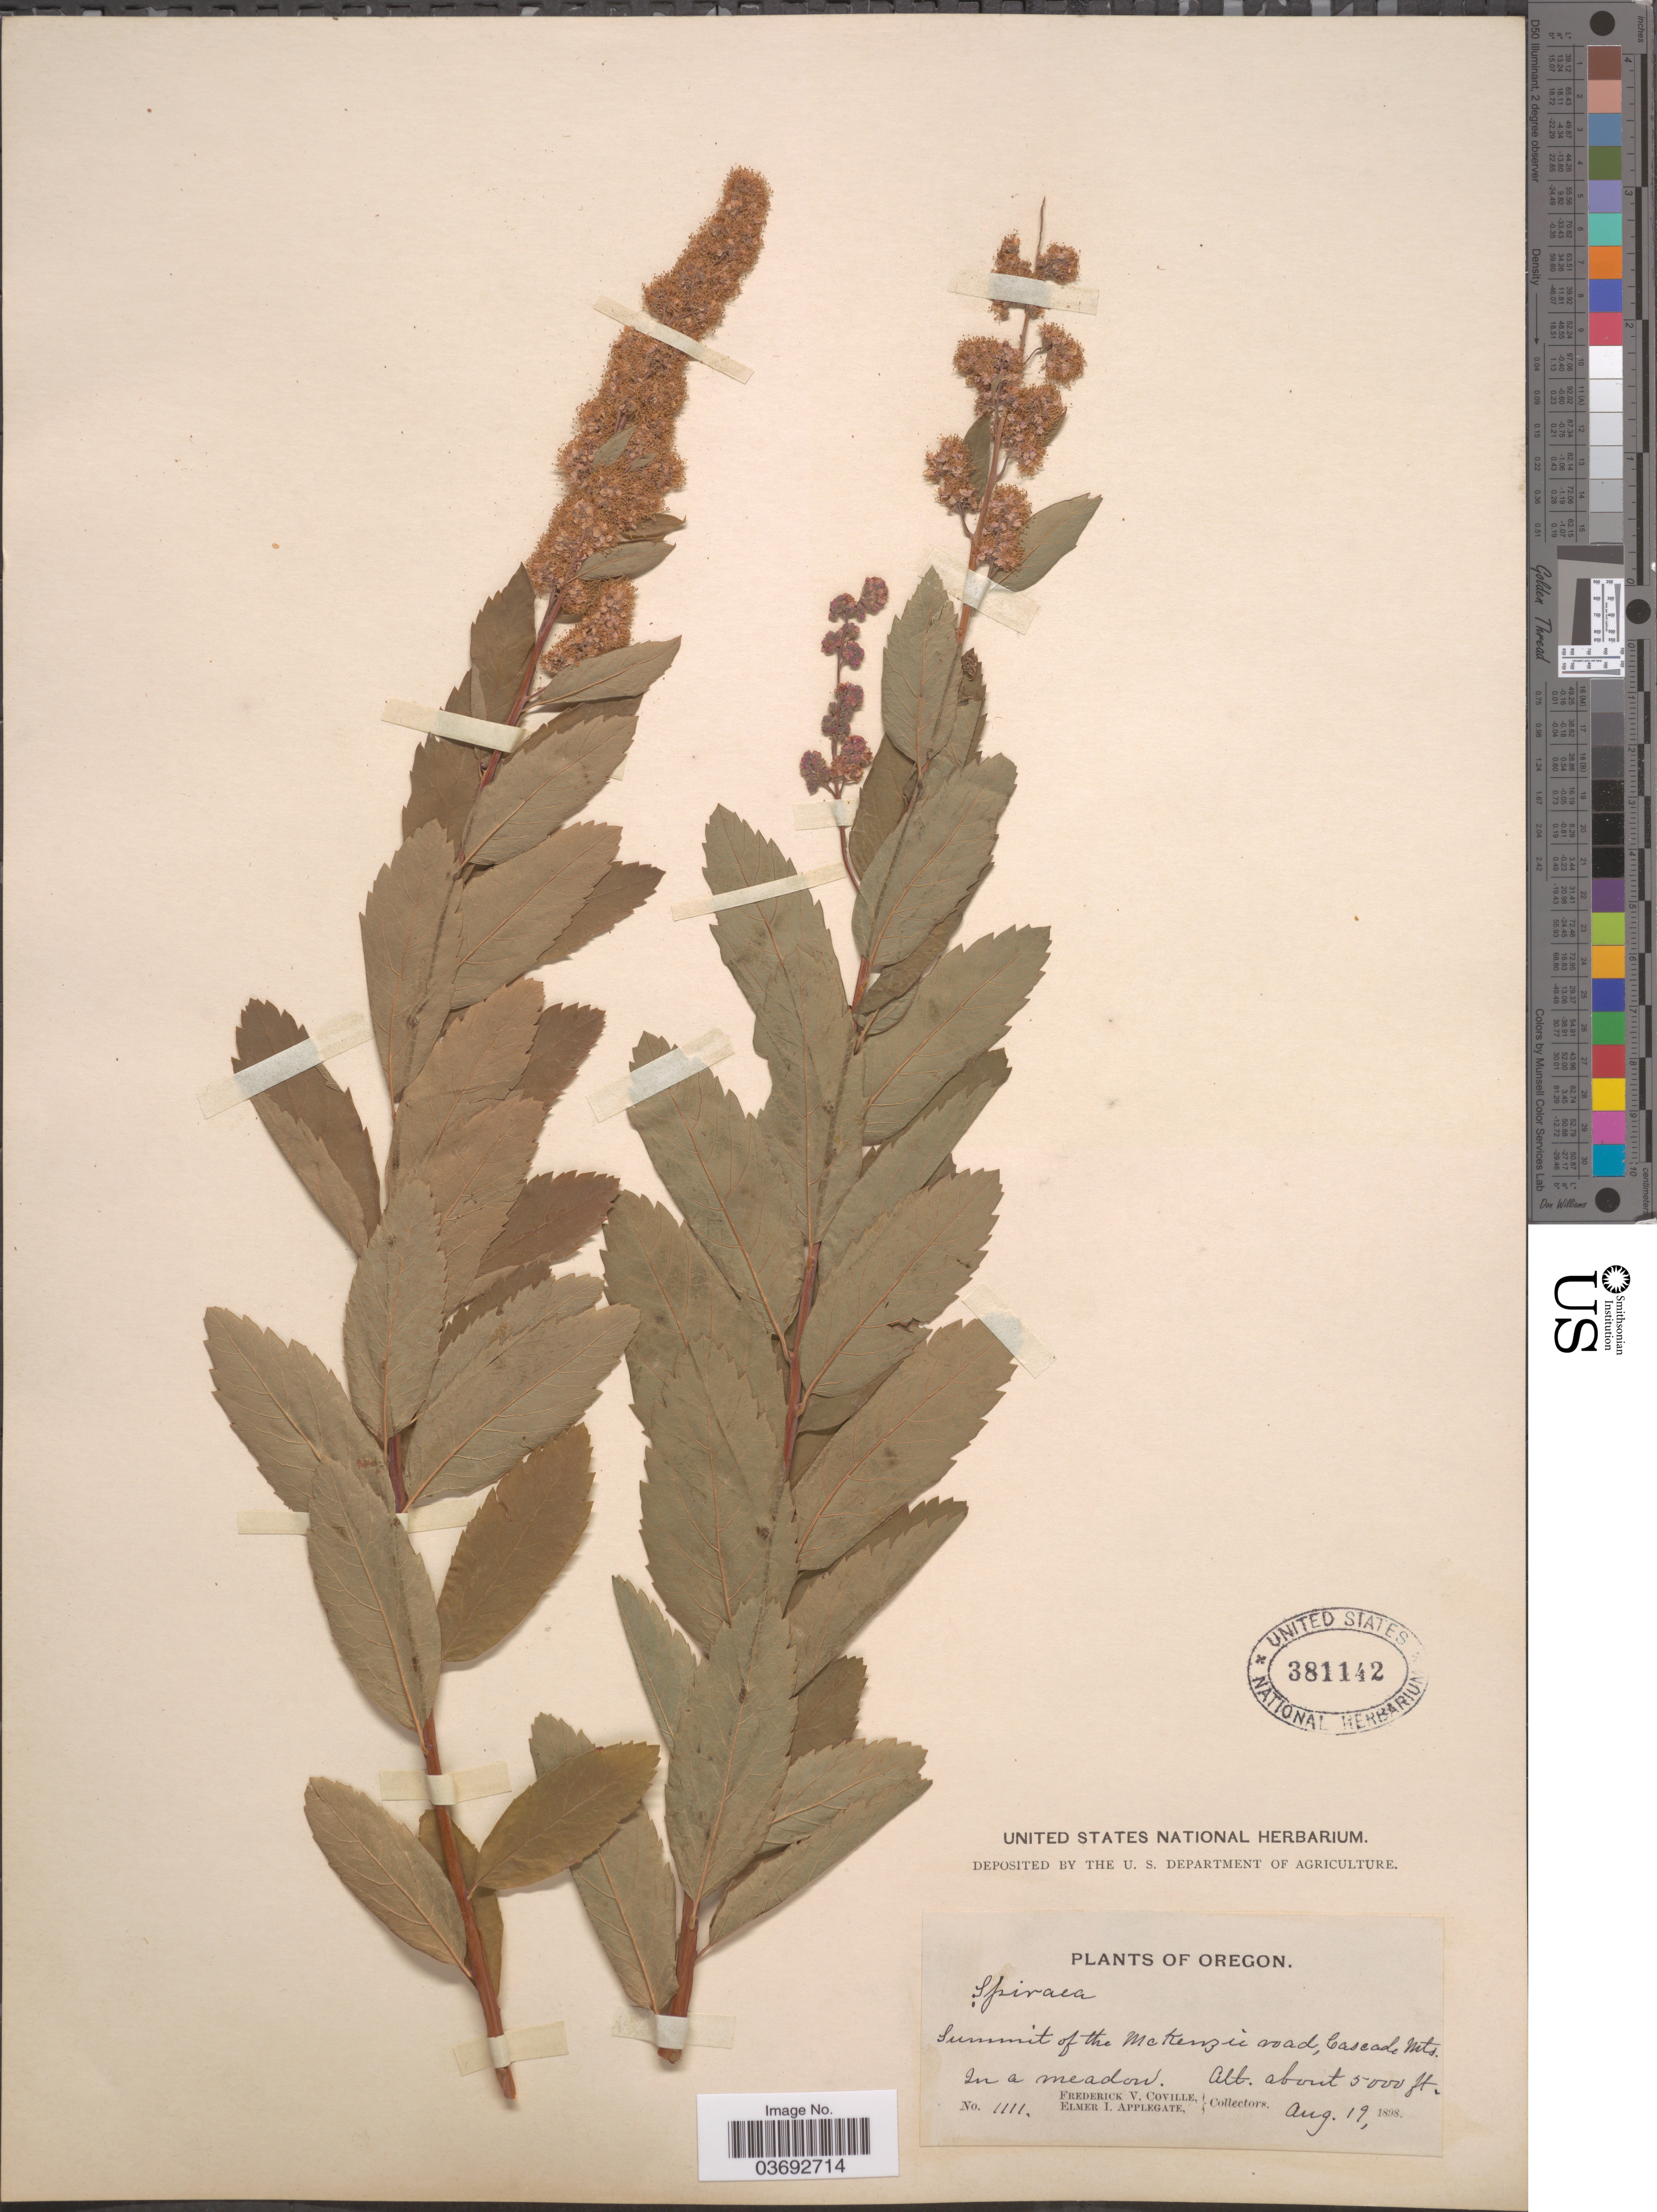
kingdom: Plantae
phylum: Tracheophyta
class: Magnoliopsida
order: Rosales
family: Rosaceae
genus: Spiraea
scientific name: Spiraea menziesii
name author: Hook.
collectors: F. V. Coville & E. I. Applegate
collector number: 1111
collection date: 1898-08-19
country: United States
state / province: Oregon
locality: Summit of the McKenzie road, Cascade Mts.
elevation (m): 1524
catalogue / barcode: US 381142